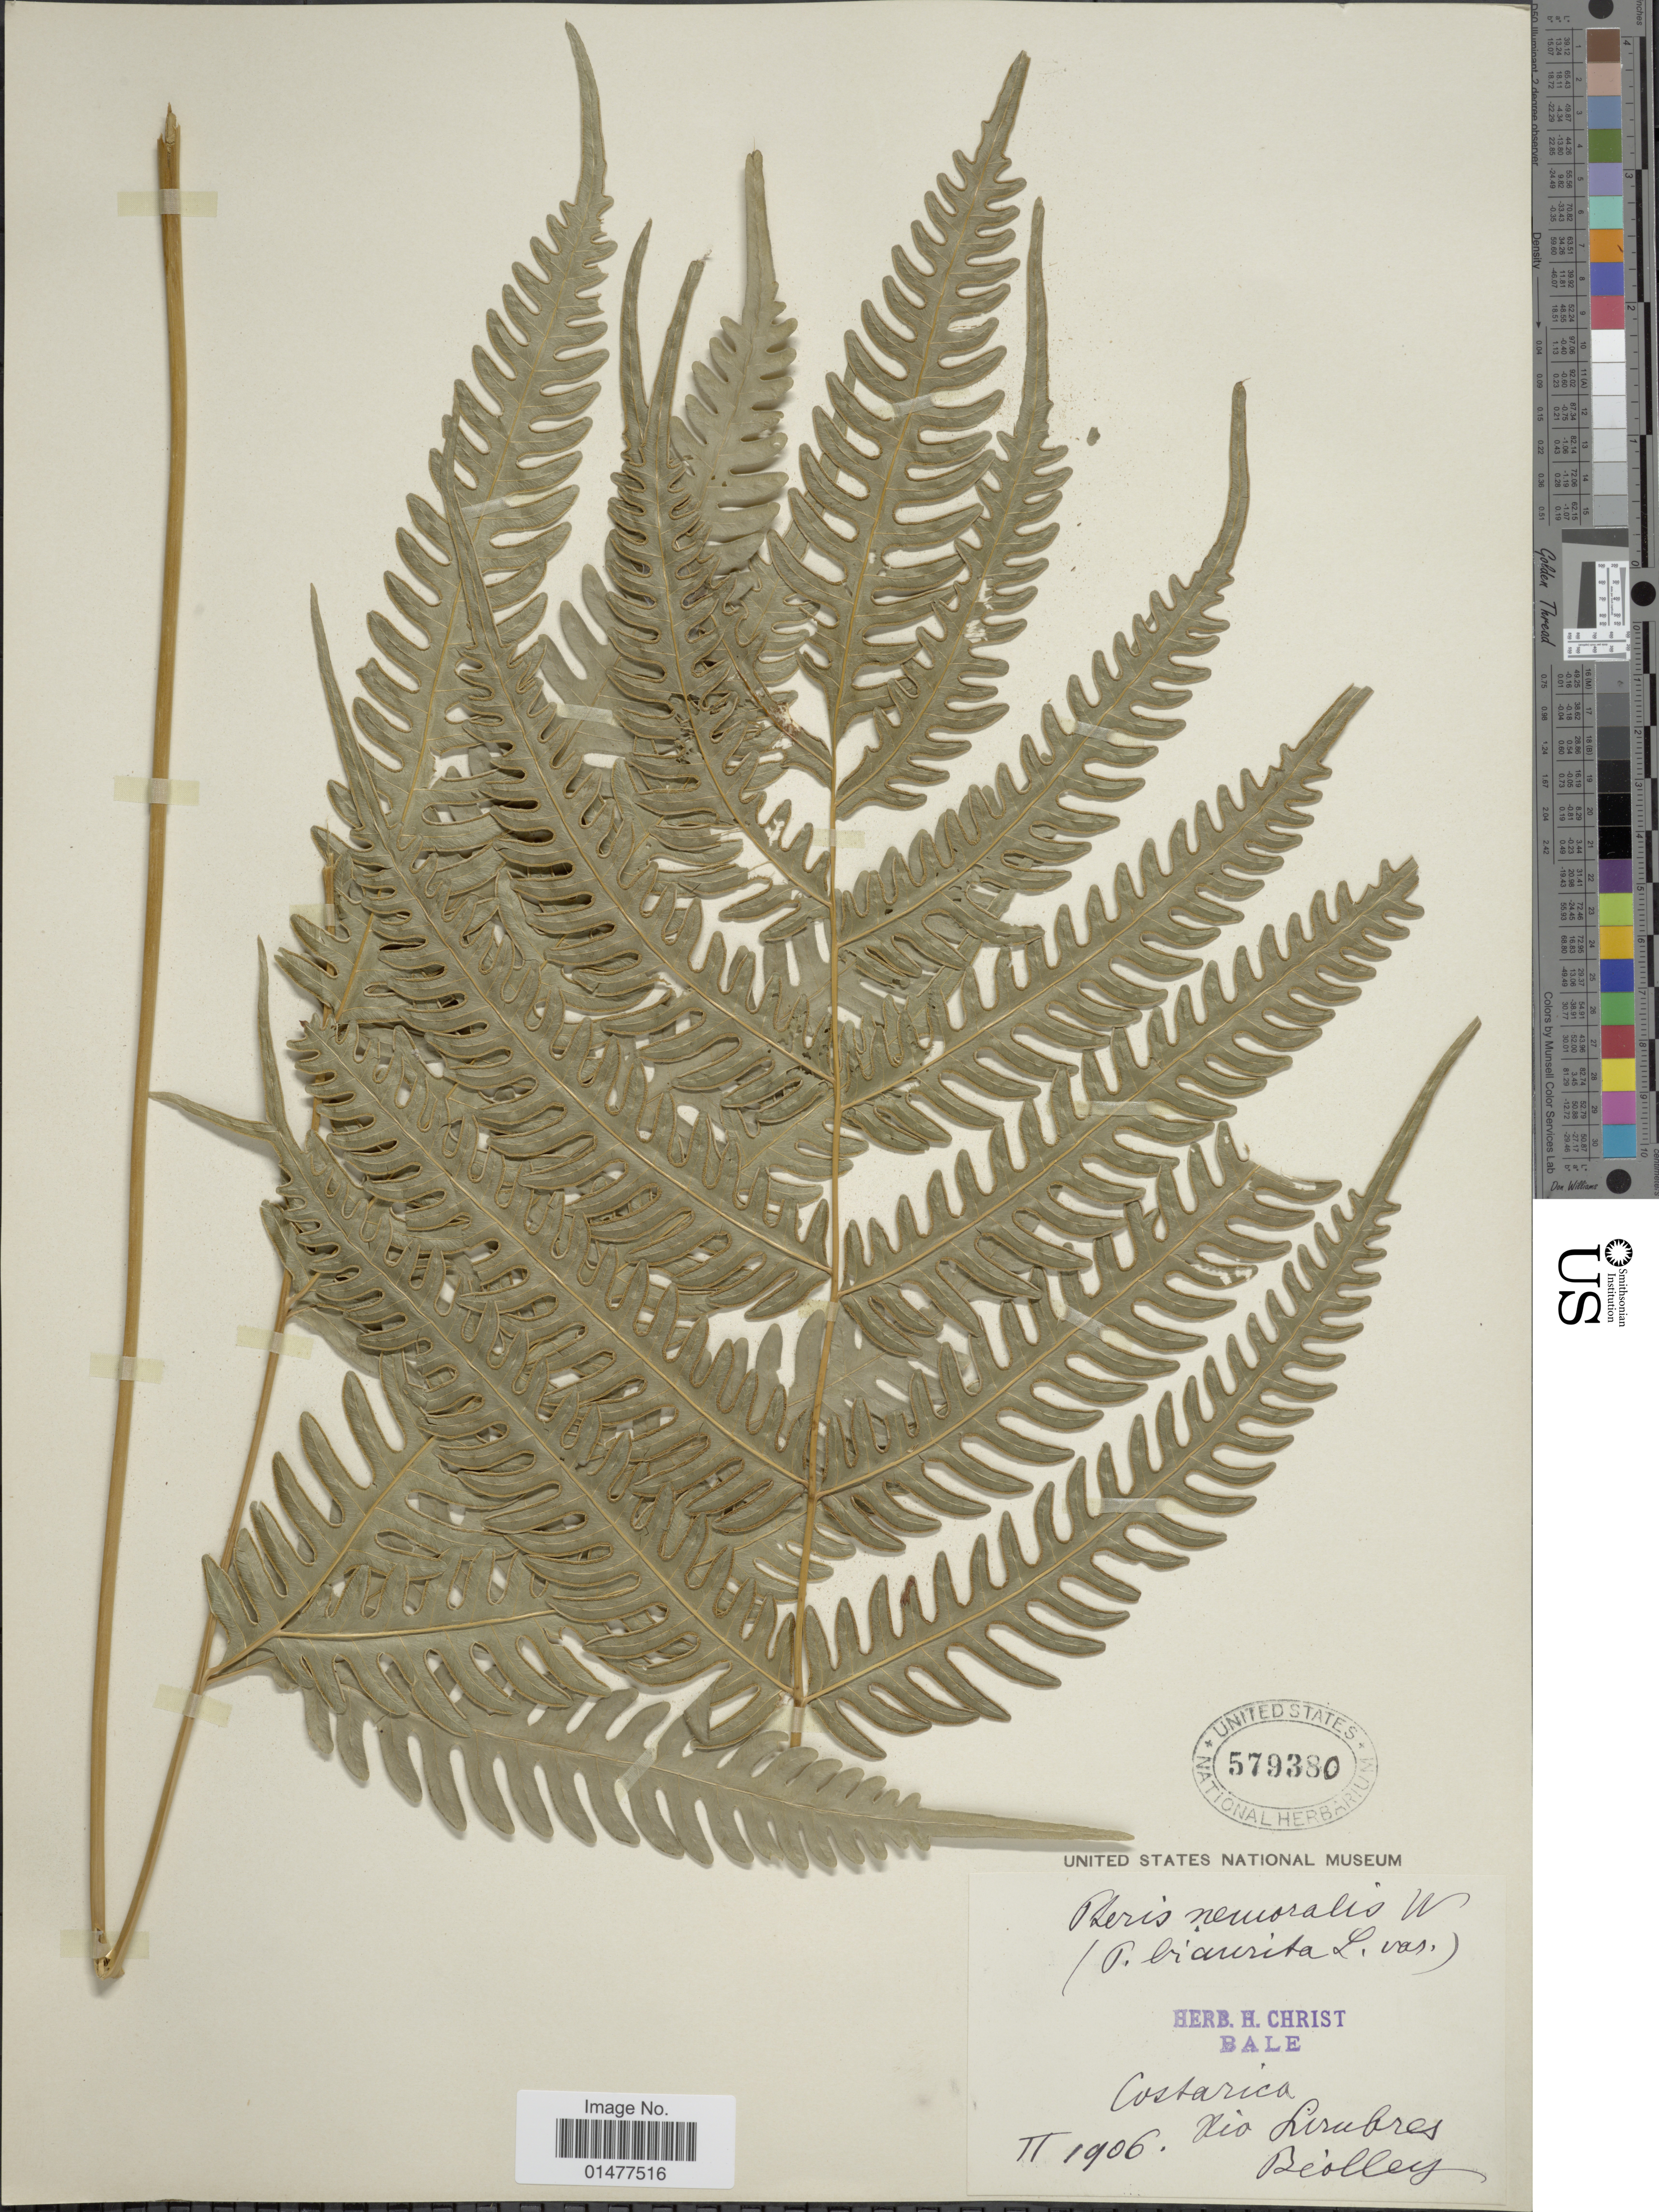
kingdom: Plantae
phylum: Tracheophyta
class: Polypodiopsida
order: Polypodiales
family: Pteridaceae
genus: Pteris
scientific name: Pteris biaurita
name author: L.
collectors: Biolley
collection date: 1906-02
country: Costa Rica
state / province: Puntarenas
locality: Rio Surubres.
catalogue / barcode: US 579380